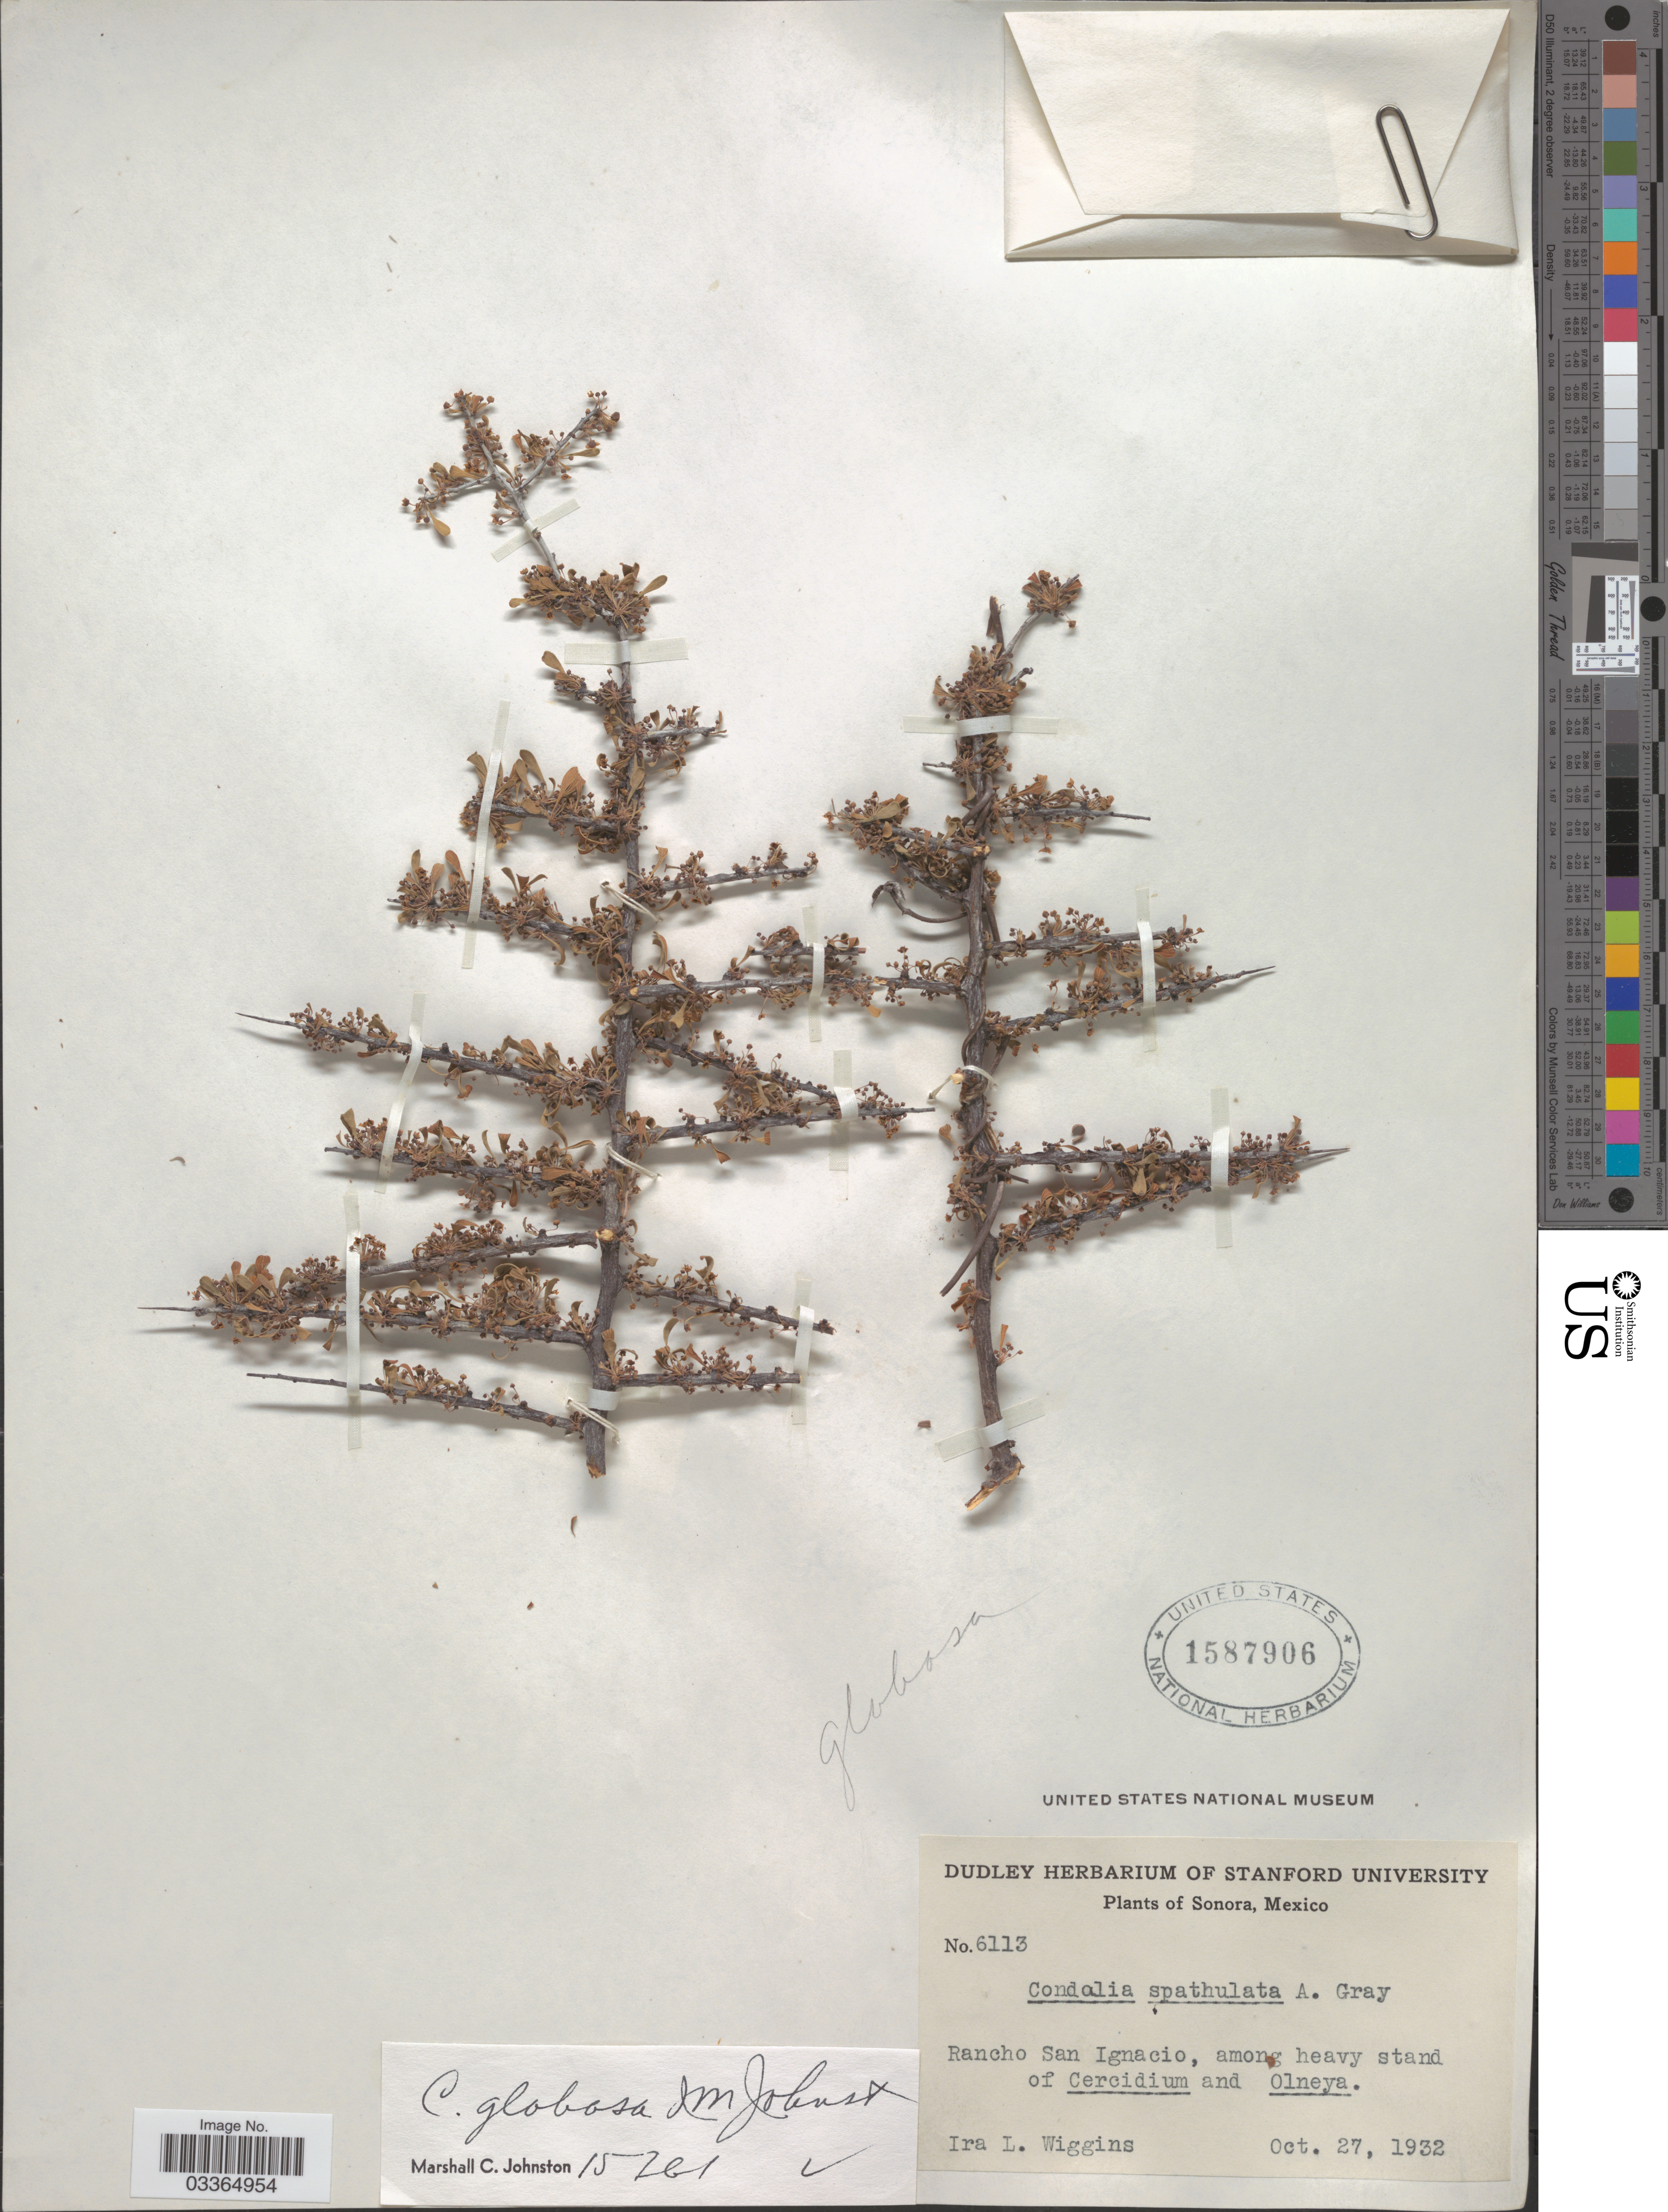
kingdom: Plantae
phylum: Tracheophyta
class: Magnoliopsida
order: Rosales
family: Rhamnaceae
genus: Condalia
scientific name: Condalia globosa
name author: I.M. Johnst.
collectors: I. L. Wiggins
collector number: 6113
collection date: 1932-10-27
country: Mexico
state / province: Sonora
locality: Rancho San Ignacio.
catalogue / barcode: US 1587906